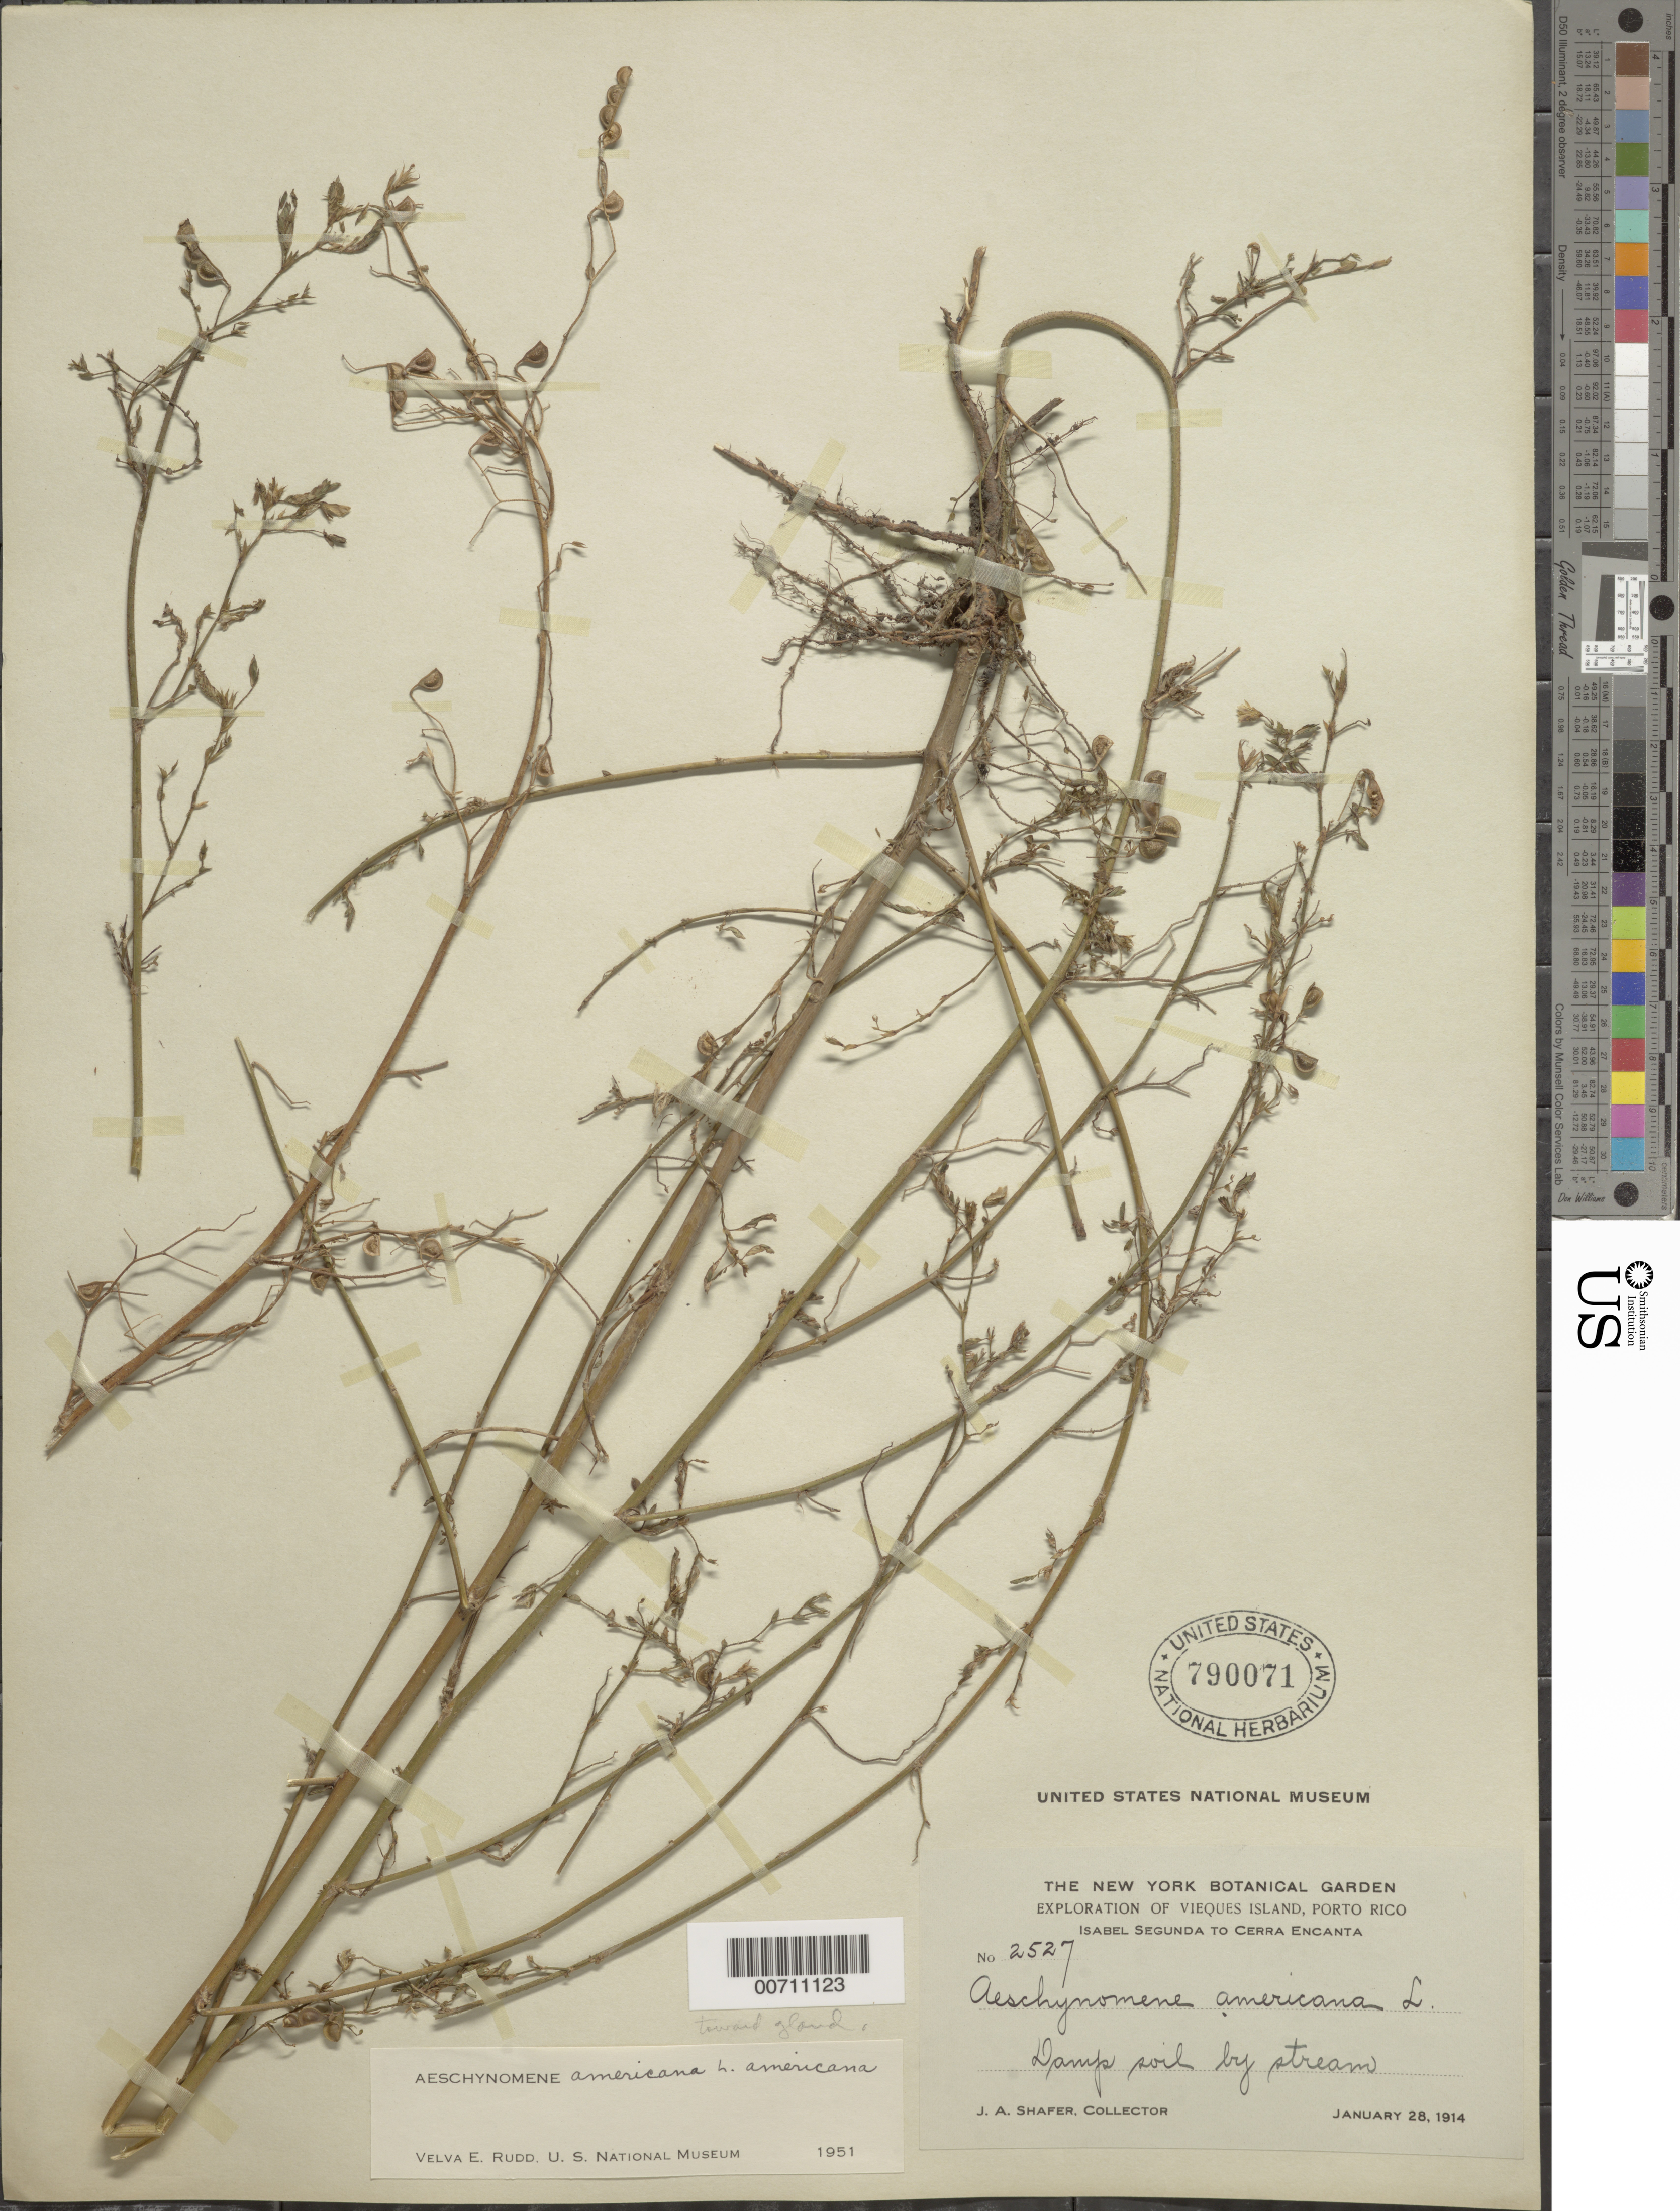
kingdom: Plantae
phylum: Tracheophyta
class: Magnoliopsida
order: Fabales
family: Fabaceae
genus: Aeschynomene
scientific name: Aeschynomene americana var. americana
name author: L.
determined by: Rudd, V. E.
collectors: J. A. Shafer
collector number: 2527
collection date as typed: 28 Jan 1914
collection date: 1914-01-28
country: Puerto Rico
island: Vieques Island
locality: Isabel Segunda to Cerra Encanta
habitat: Damp soil by stream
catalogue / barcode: US 790071